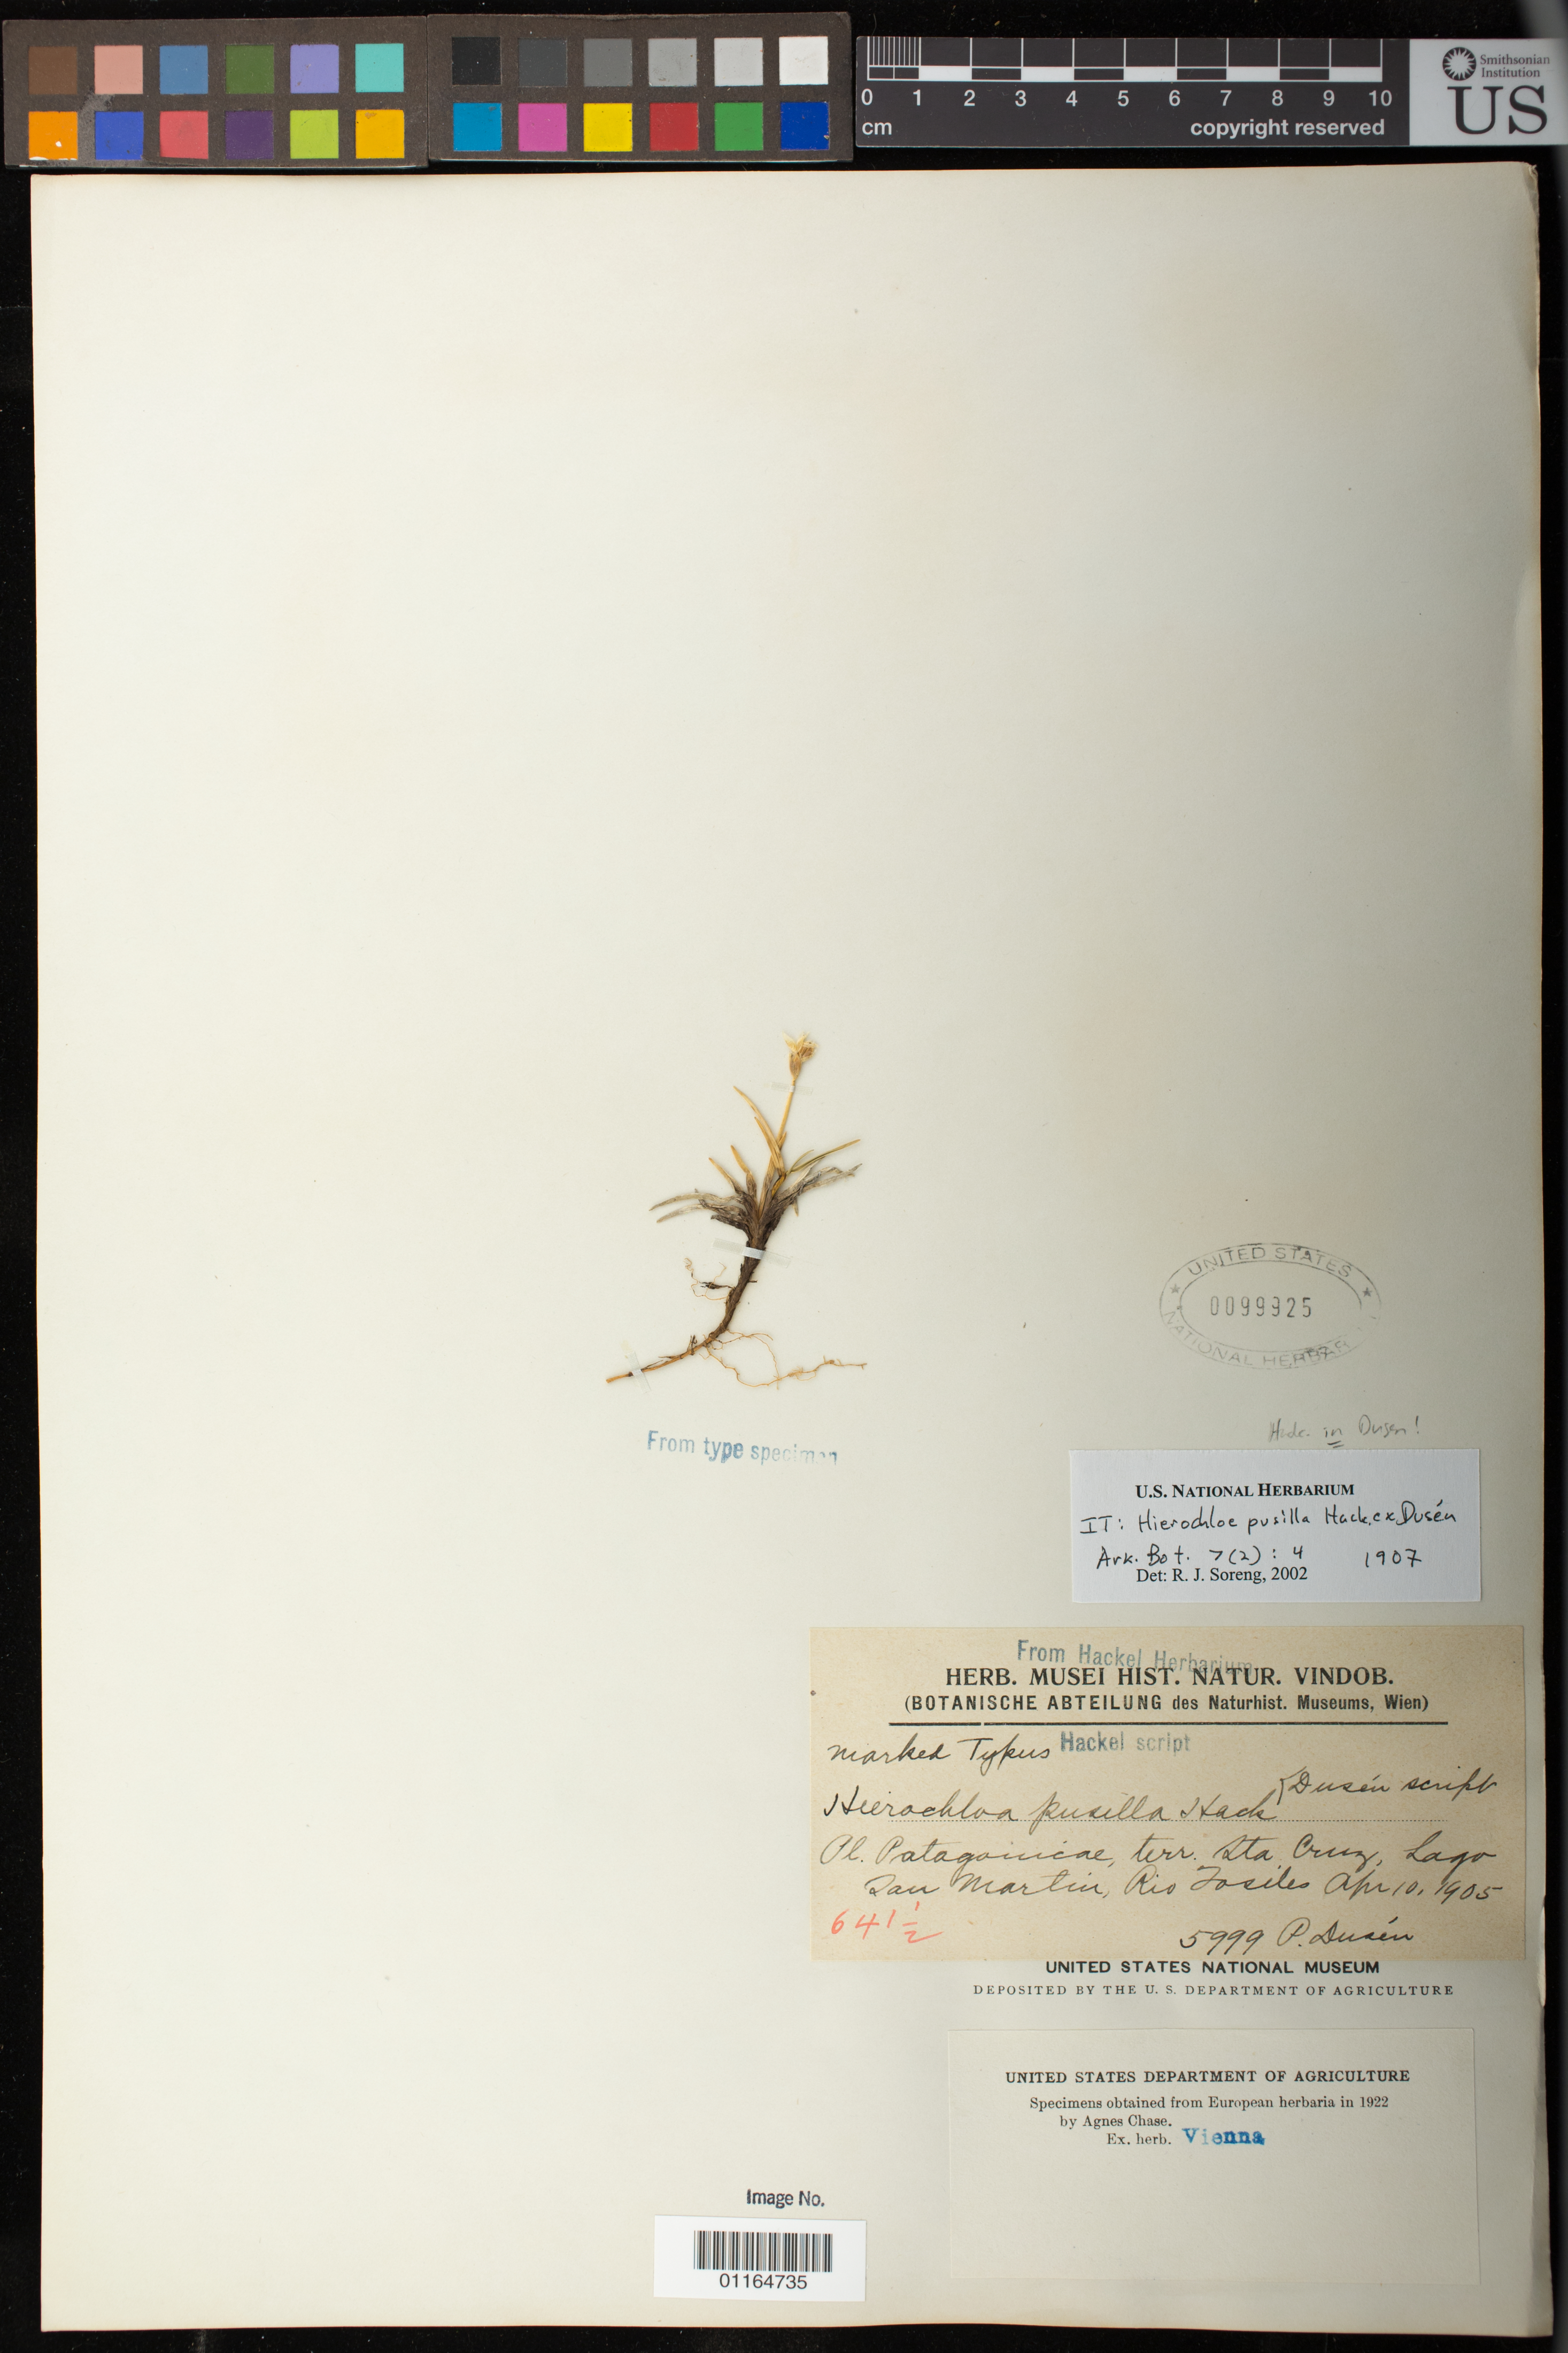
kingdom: Plantae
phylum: Tracheophyta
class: Liliopsida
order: Poales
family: Poaceae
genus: Hierochloe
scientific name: Hierochloe pusilla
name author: Hack. in Dusén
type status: Isotype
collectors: P. Dusén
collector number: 5999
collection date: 1905-04-10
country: Argentina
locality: Patagonia, Sta. Cruz, Lago San Martin, Rio Fosiles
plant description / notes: ex herb. Vienna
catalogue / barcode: US 99925